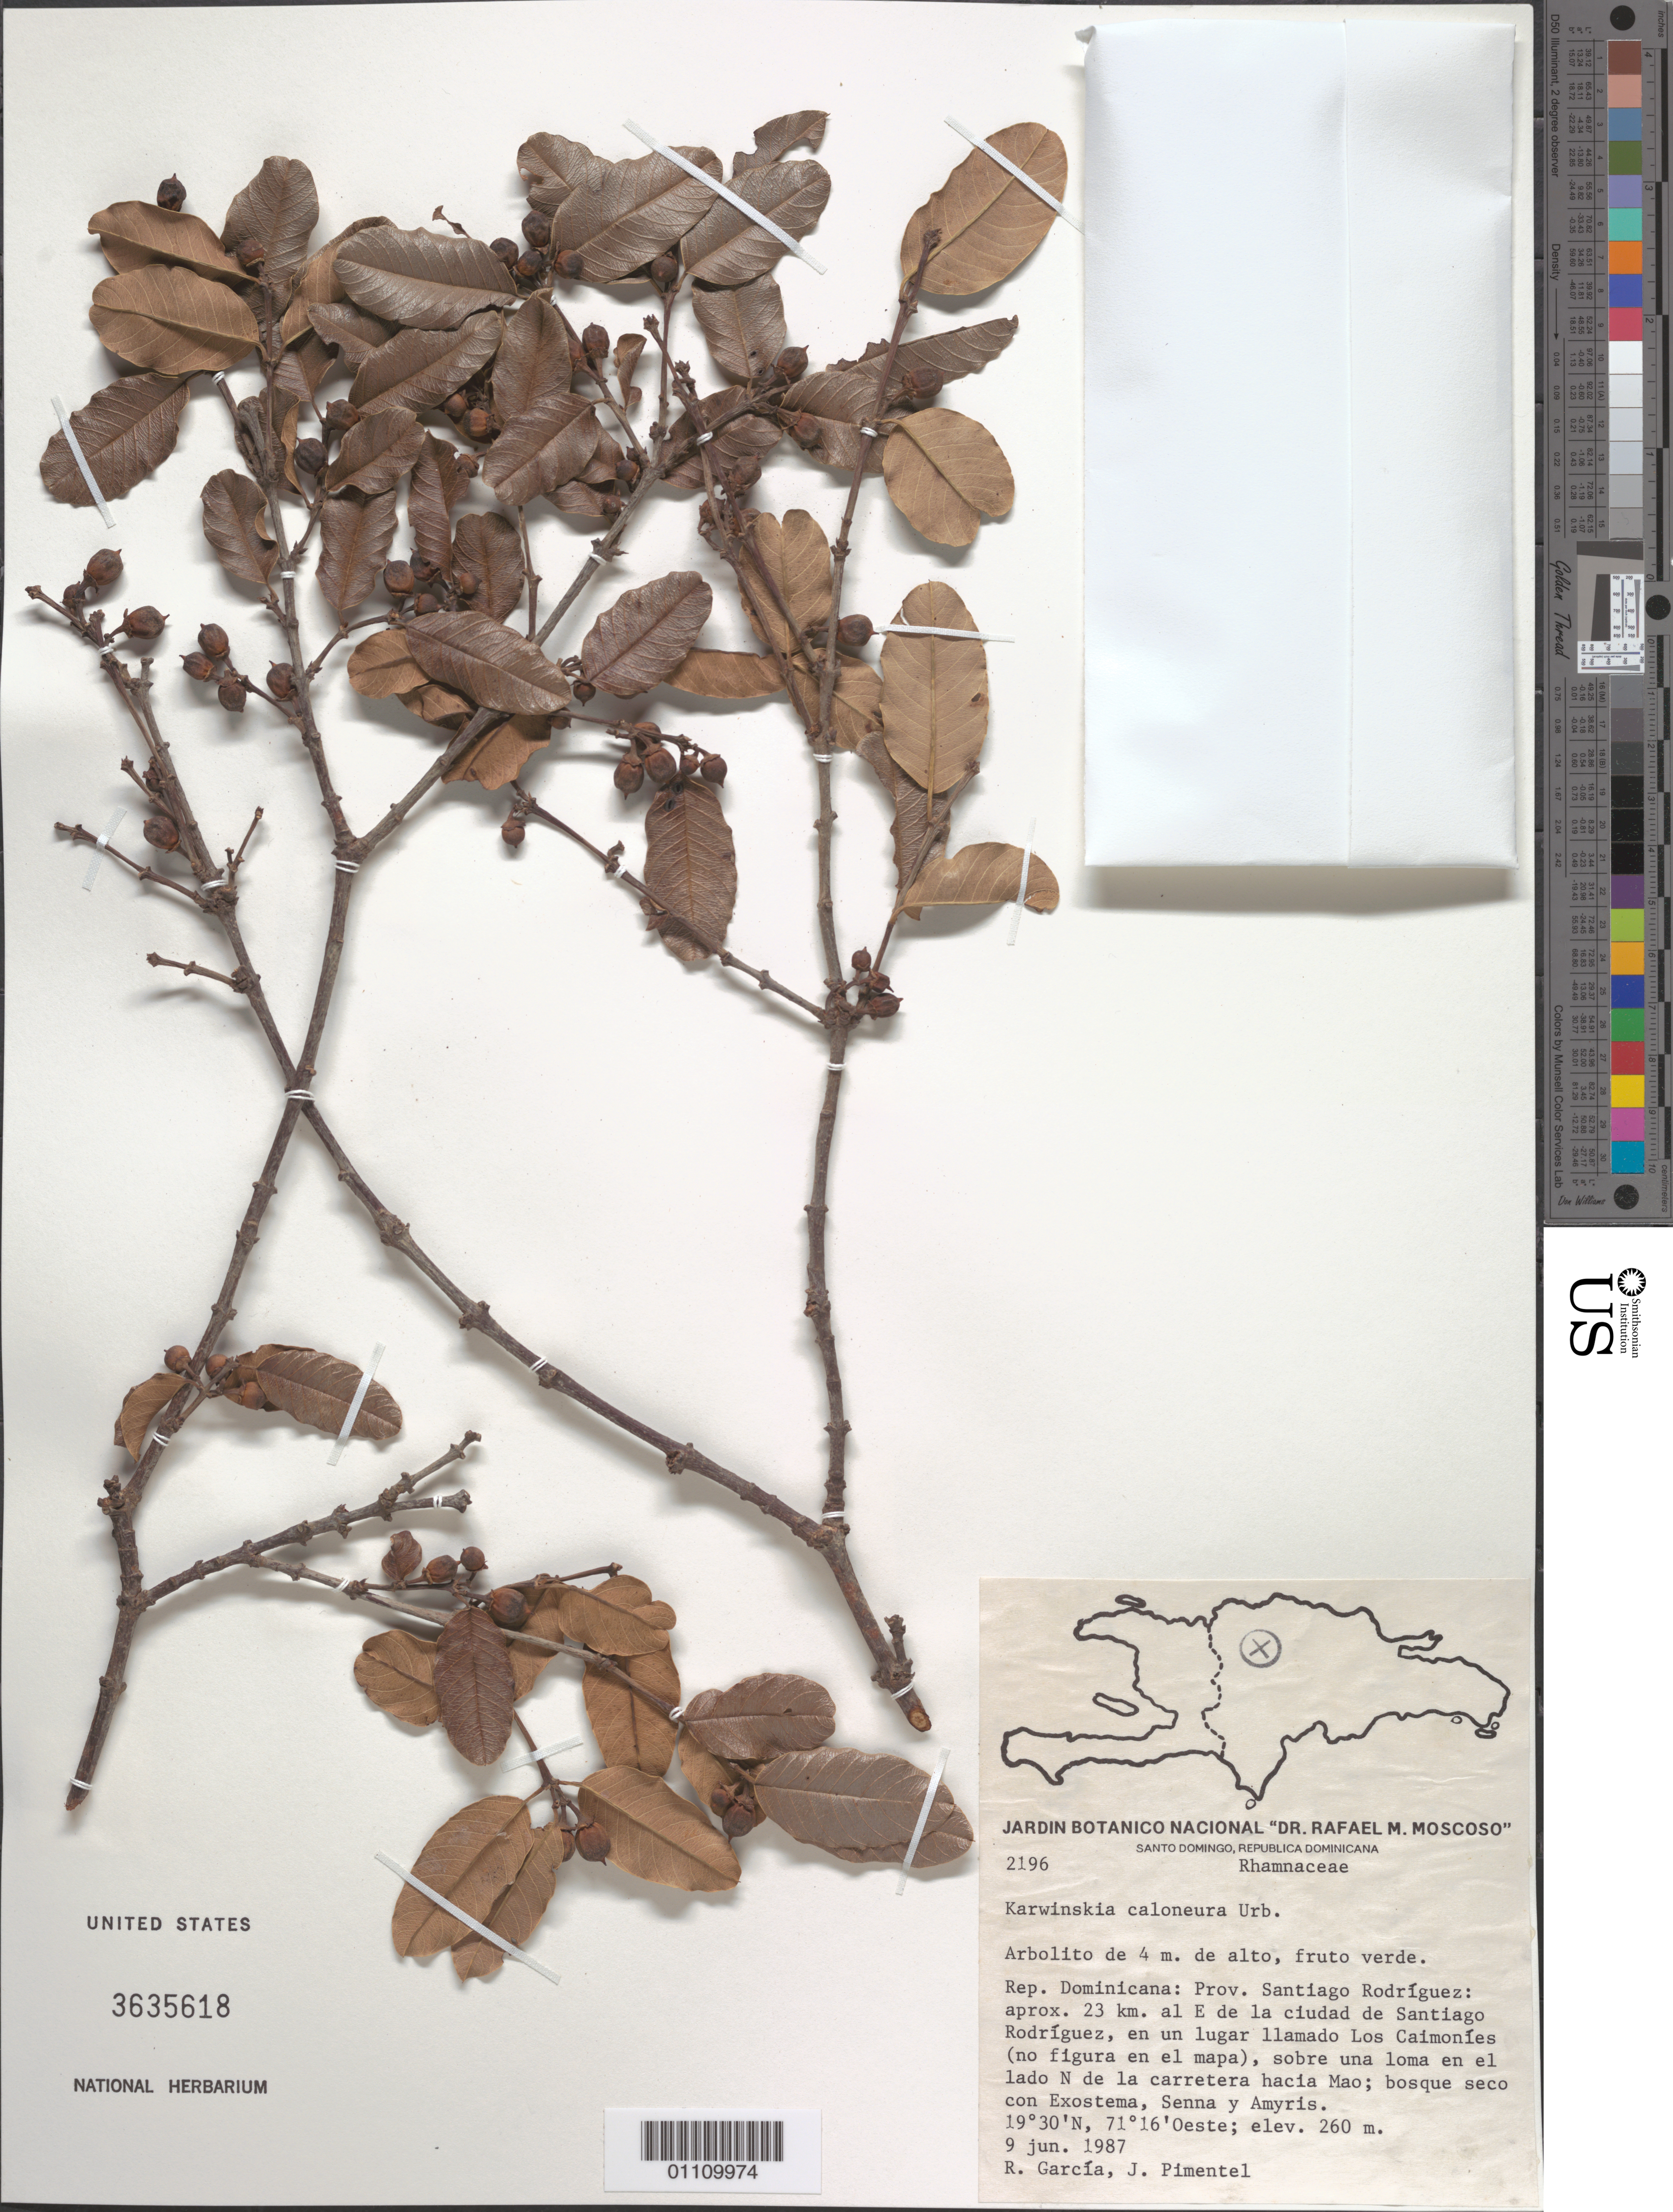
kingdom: Plantae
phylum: Tracheophyta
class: Magnoliopsida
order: Rosales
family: Rhamnaceae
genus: Karwinskia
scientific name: Karwinskia caloneura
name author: Urb.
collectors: R. G. García & J. Pimentel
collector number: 2196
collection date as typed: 09 Jun 1987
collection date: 1987-06-09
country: Dominican Republic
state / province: Santiago Rodríguez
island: Hispaniola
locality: Ciudad de Santiago Rodríguez, aprox. 23 km al E , en un lugar llamado Los Caimoníes (no figura en el mapa), sobre una loma en el lado N de la carretera hacia Mao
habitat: Bosque seco con Exostema, Senna y Amyris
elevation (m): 260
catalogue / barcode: US 3635618